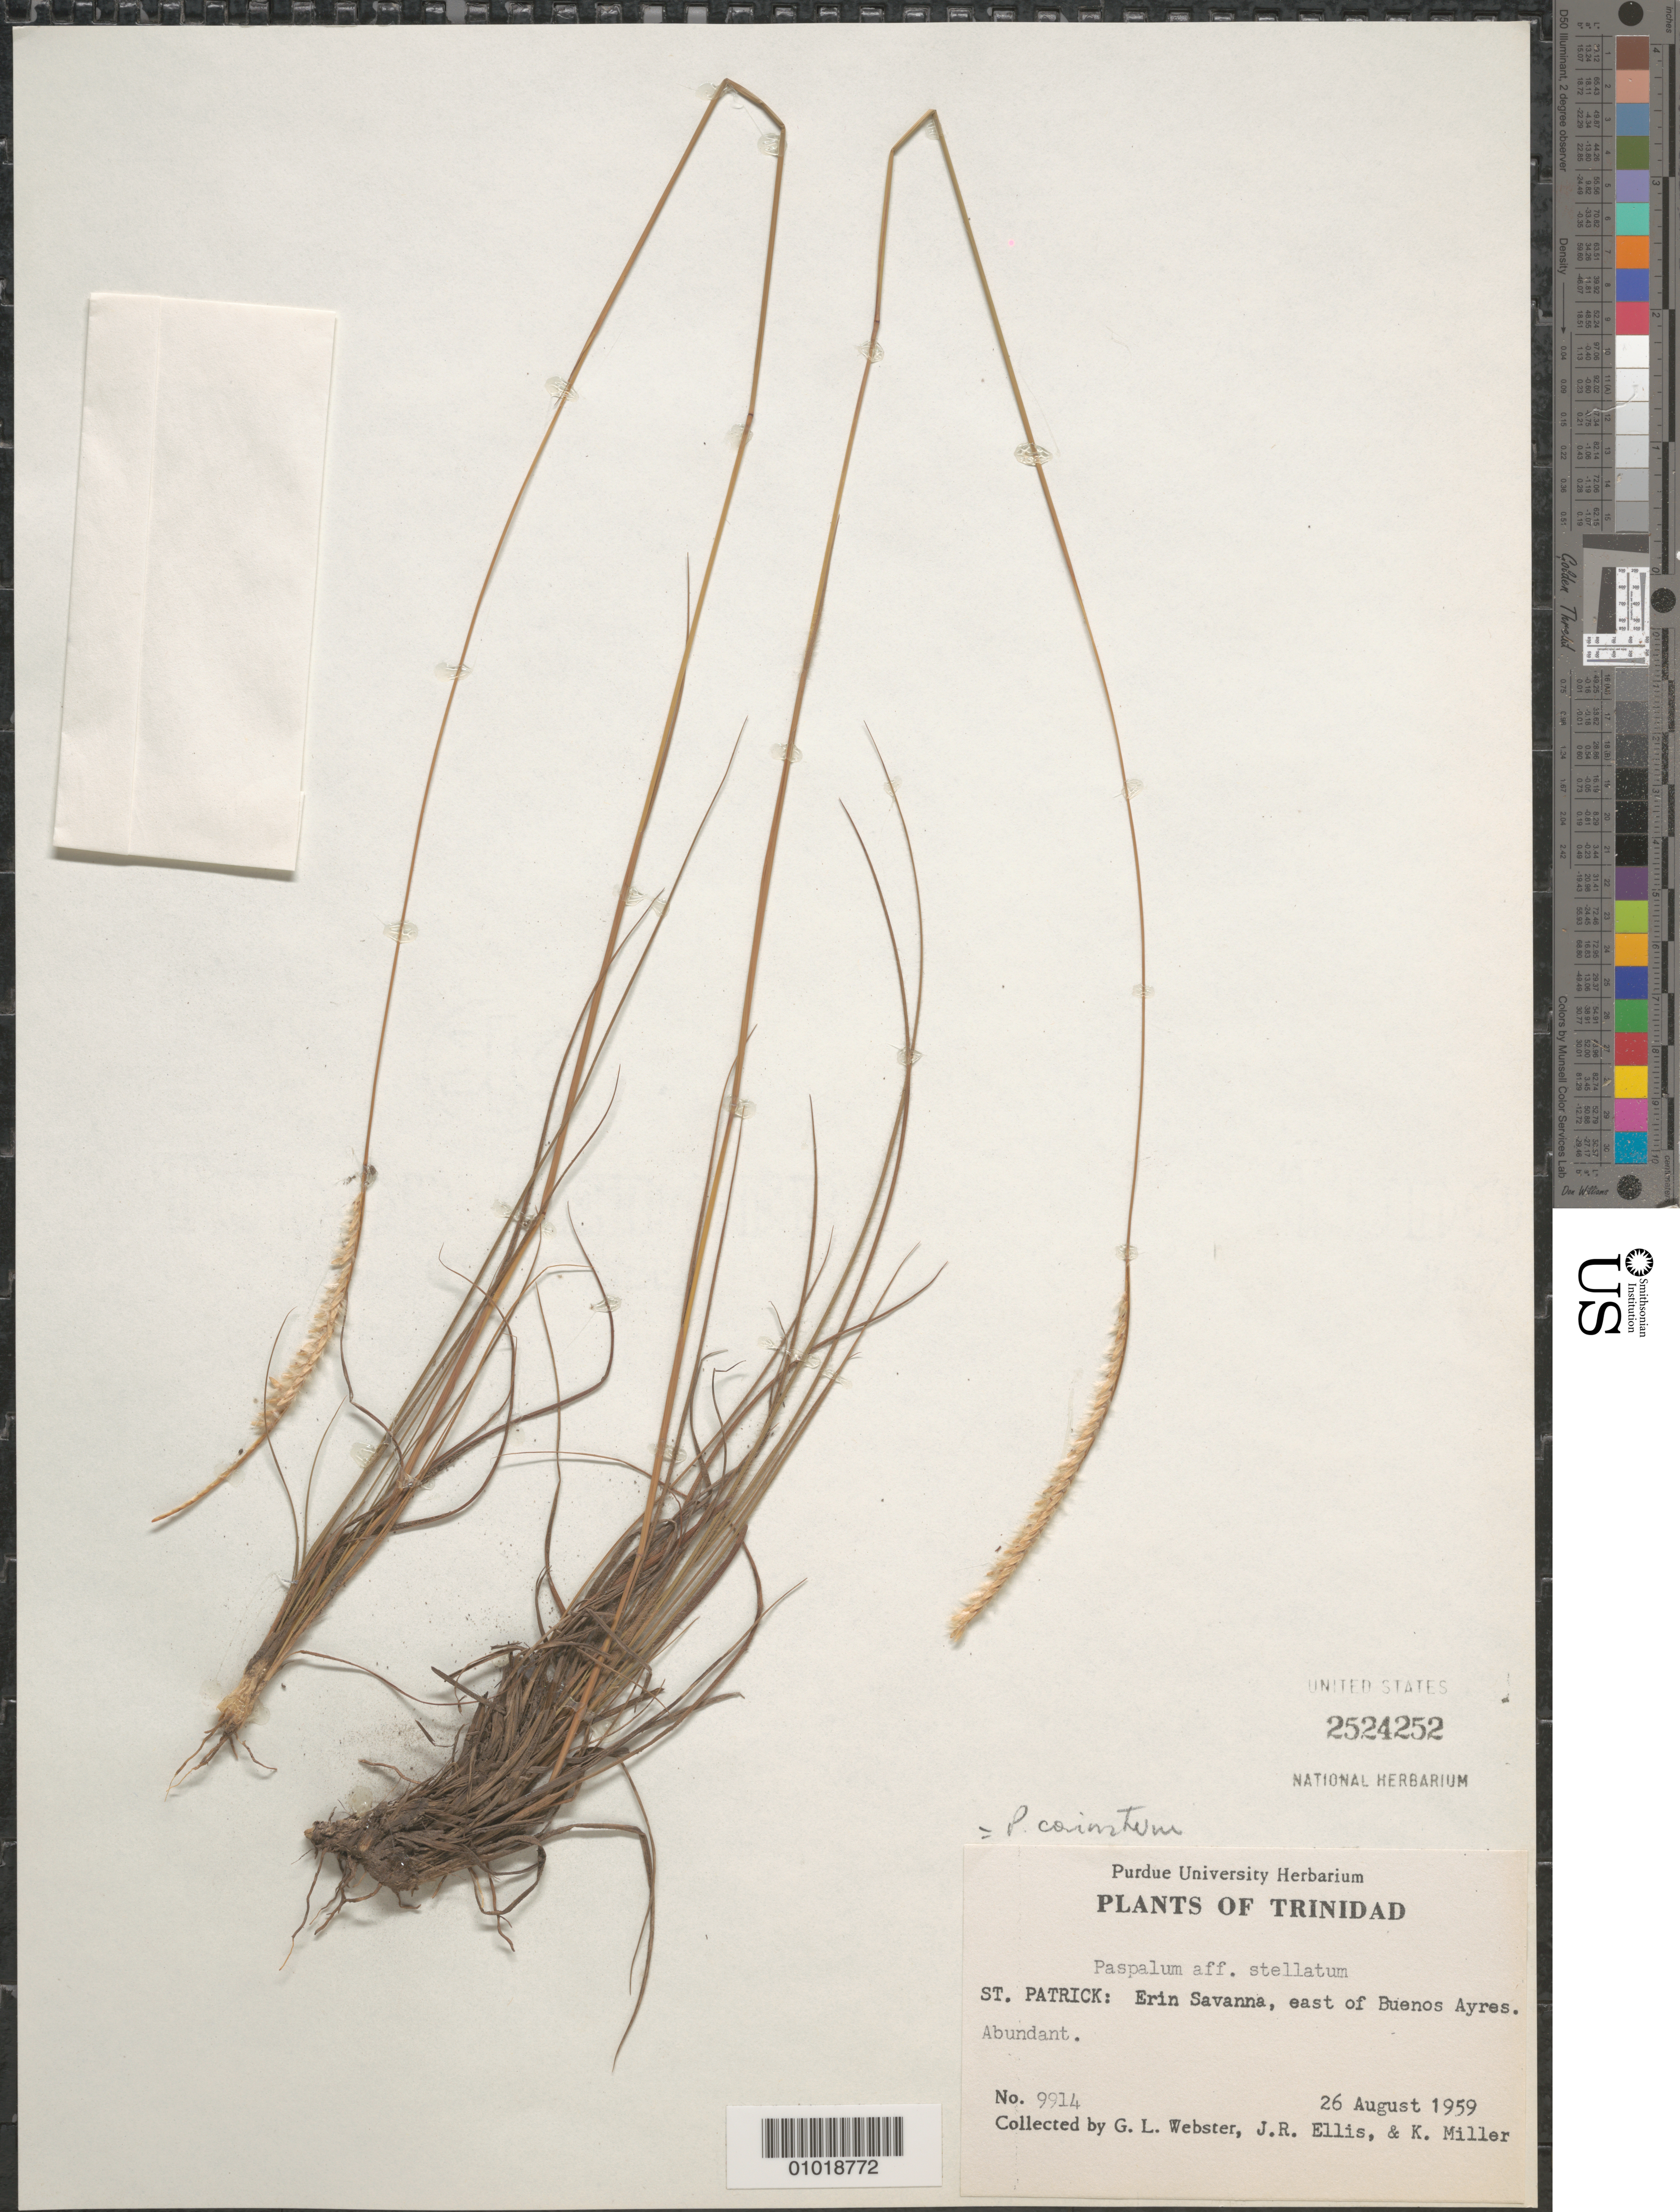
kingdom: Plantae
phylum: Tracheophyta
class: Liliopsida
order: Poales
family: Poaceae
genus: Paspalum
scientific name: Paspalum carinatum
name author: Humb. & Bonpl. ex Flüggé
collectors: G. L. Webster, J. Ellis & K. Miller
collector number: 9914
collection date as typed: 26 Aug 1959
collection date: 1959-08-26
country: Trinidad and Tobago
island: Trinidad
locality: St. Patrick, Erin Savanna E of Buenos Ayres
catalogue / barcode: US 2524252